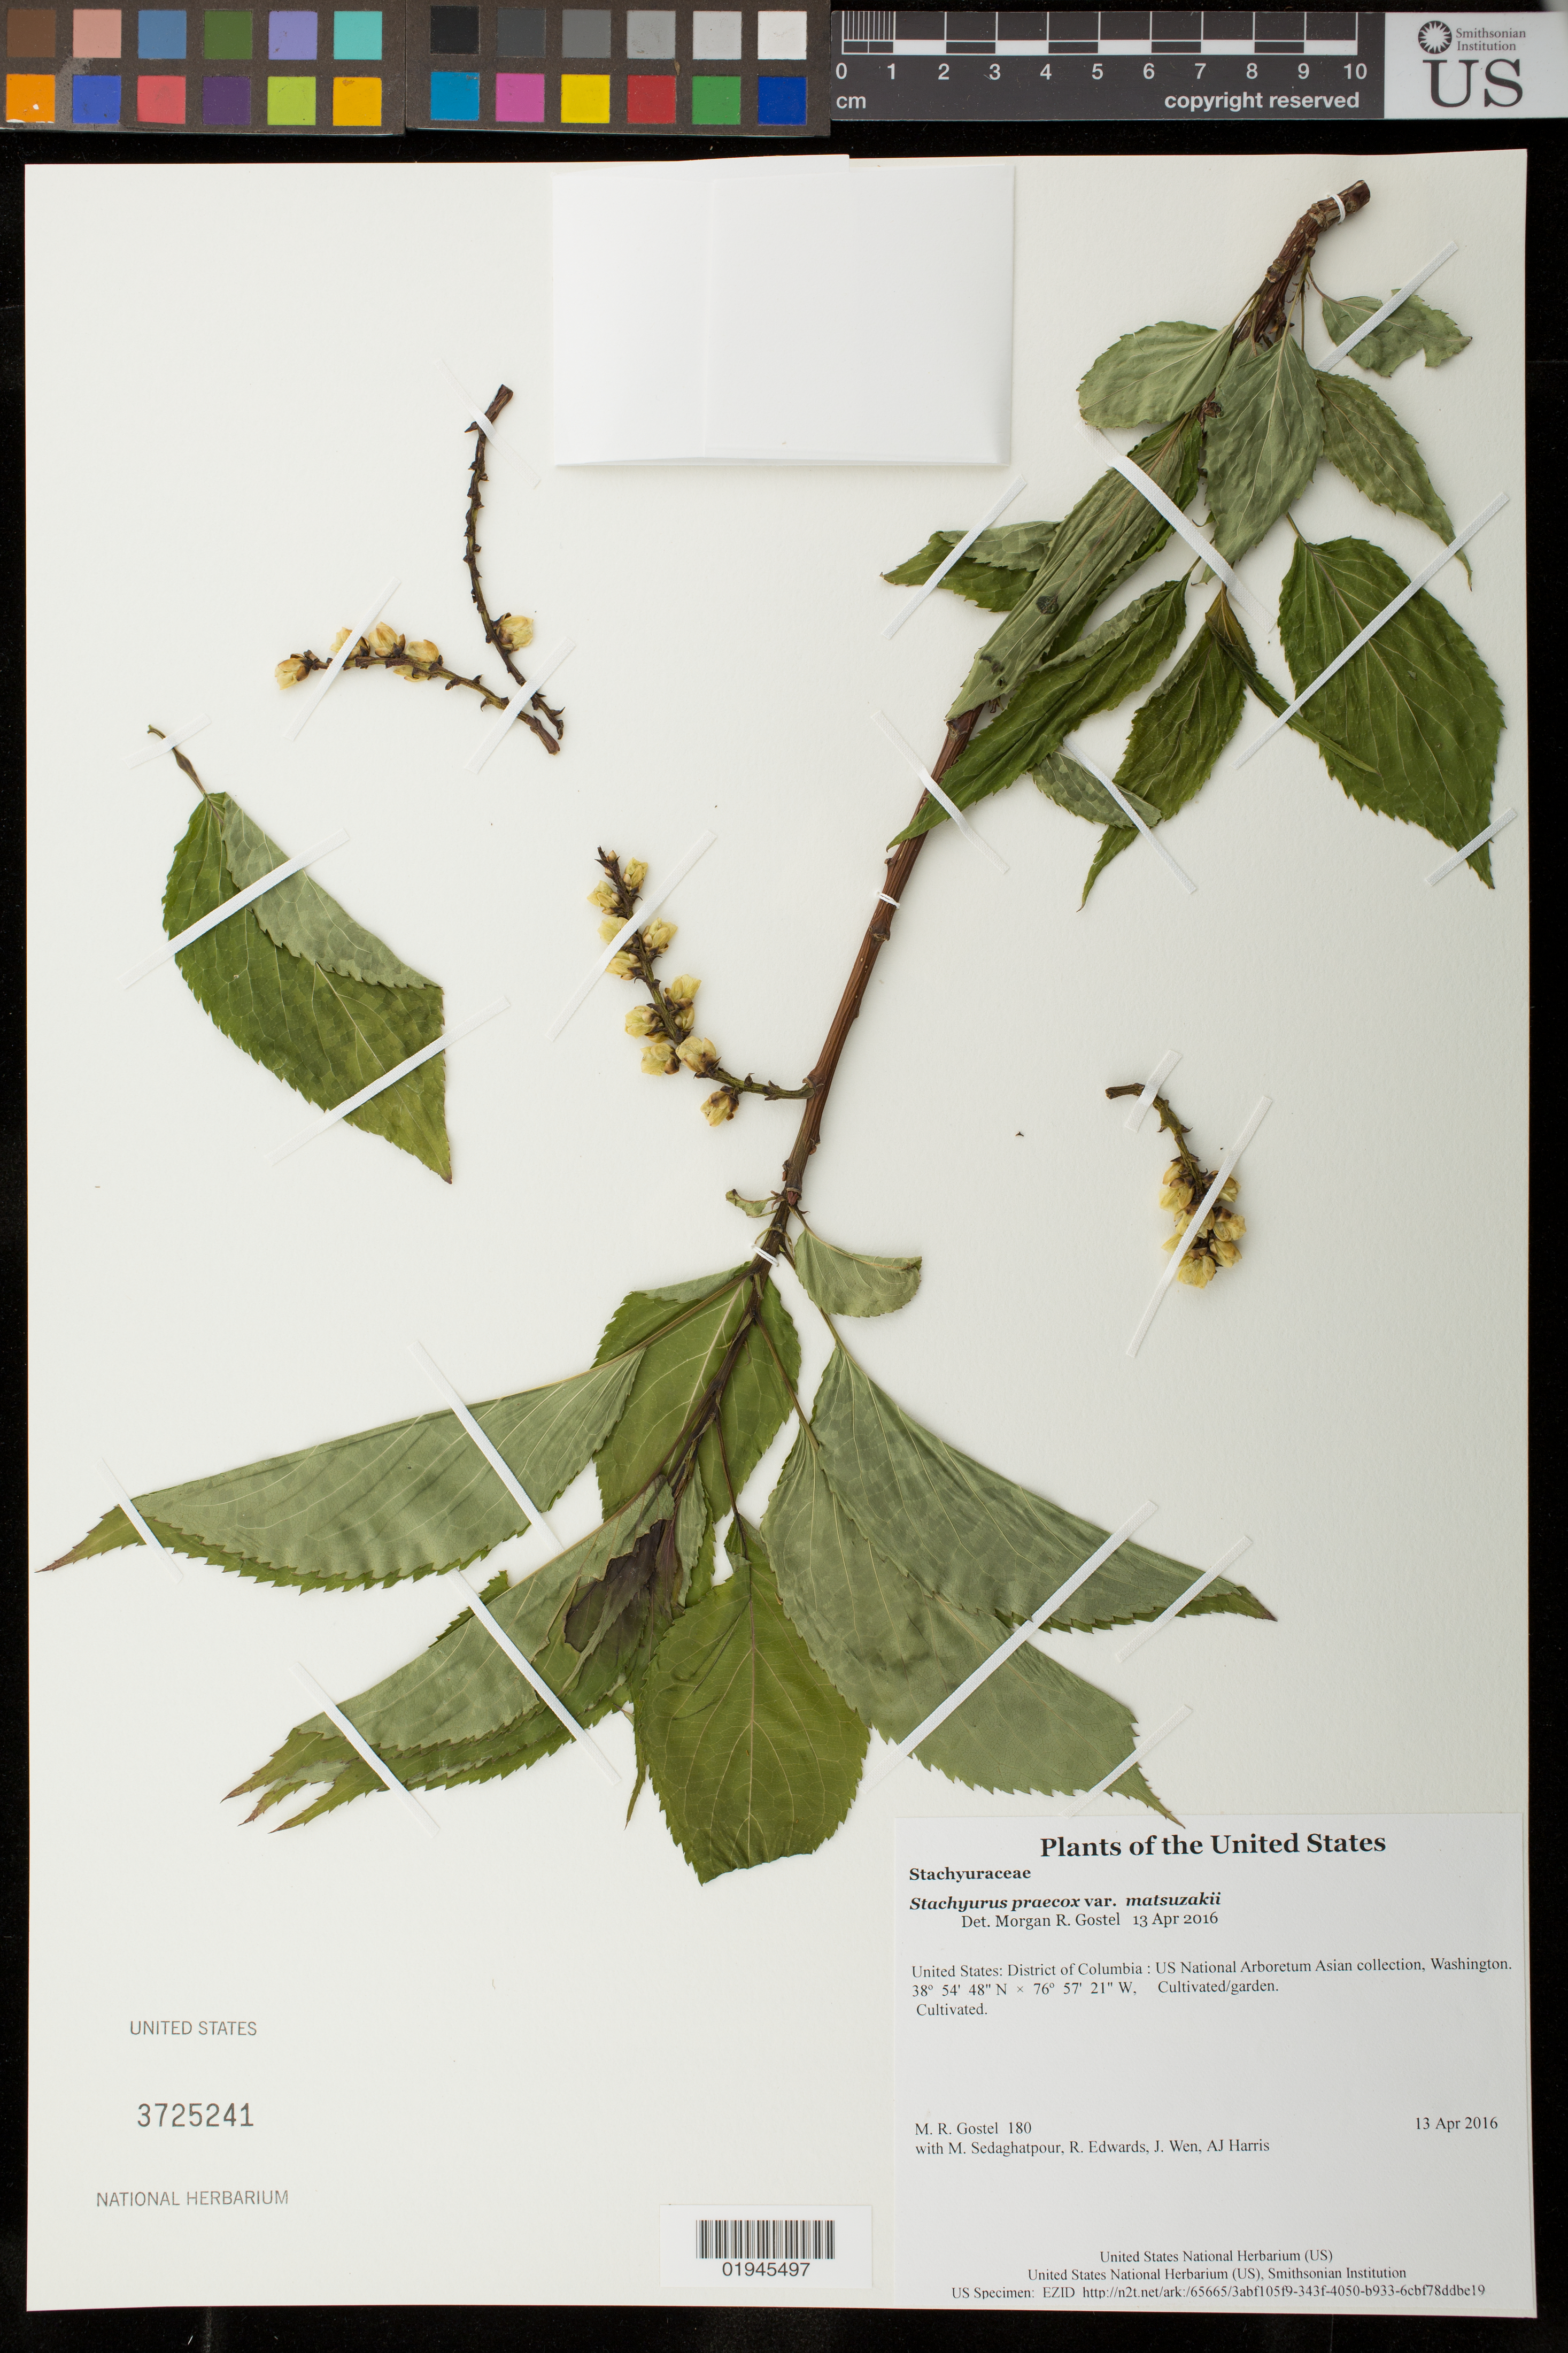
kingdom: Plantae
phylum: Tracheophyta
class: Magnoliopsida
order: Crossosomatales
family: Stachyuraceae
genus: Stachyurus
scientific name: Stachyurus praecox var. matsuzakii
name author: (Nakai) Makino ex H. Hara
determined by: Gostel, Morgan R., (BRIT), Botanical Research Institute of Texas (UNITED STATES)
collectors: M. R. Gostel, M. Sedaghatpour, R. Edwards, J. Wen & A. J. Harris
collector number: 180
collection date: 2016-04-13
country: United States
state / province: District of Columbia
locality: US National Arboretum Asian collection, Washington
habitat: Cultivated/garden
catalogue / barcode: US 3725241